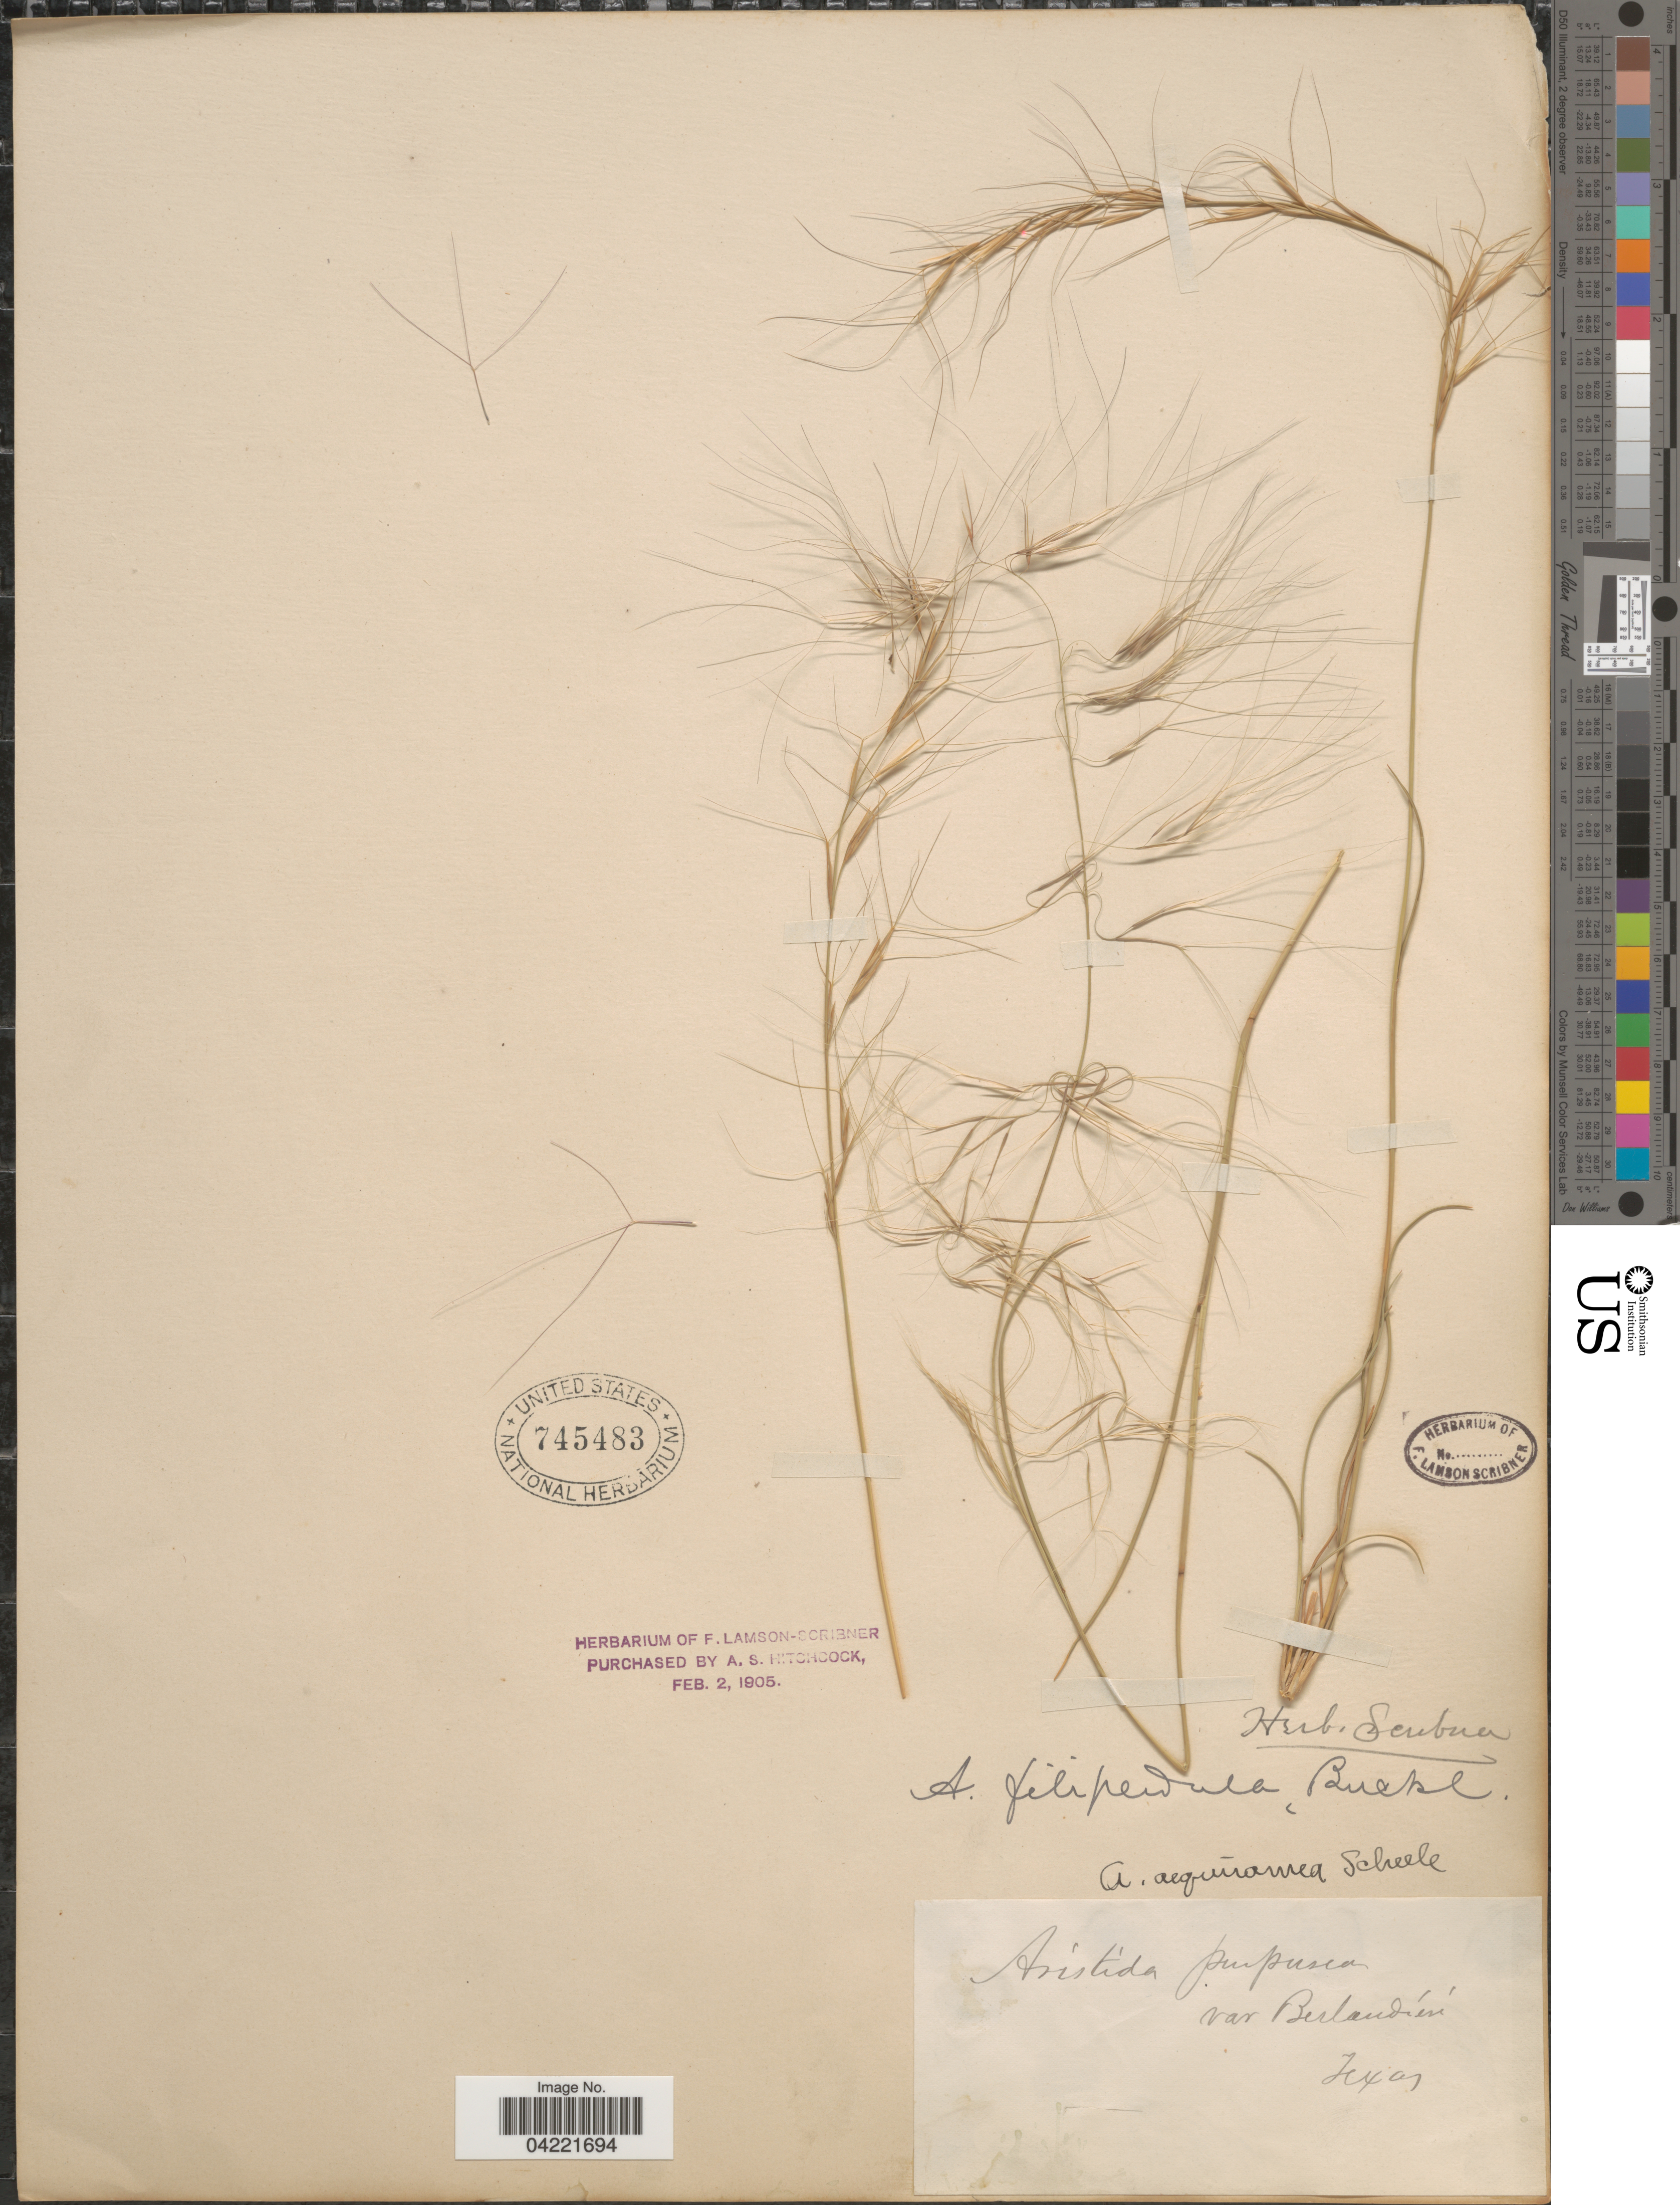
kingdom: Plantae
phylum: Tracheophyta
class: Liliopsida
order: Poales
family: Poaceae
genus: Aristida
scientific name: Aristida purpurea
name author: Nutt.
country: United States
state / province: Texas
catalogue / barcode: US 745483